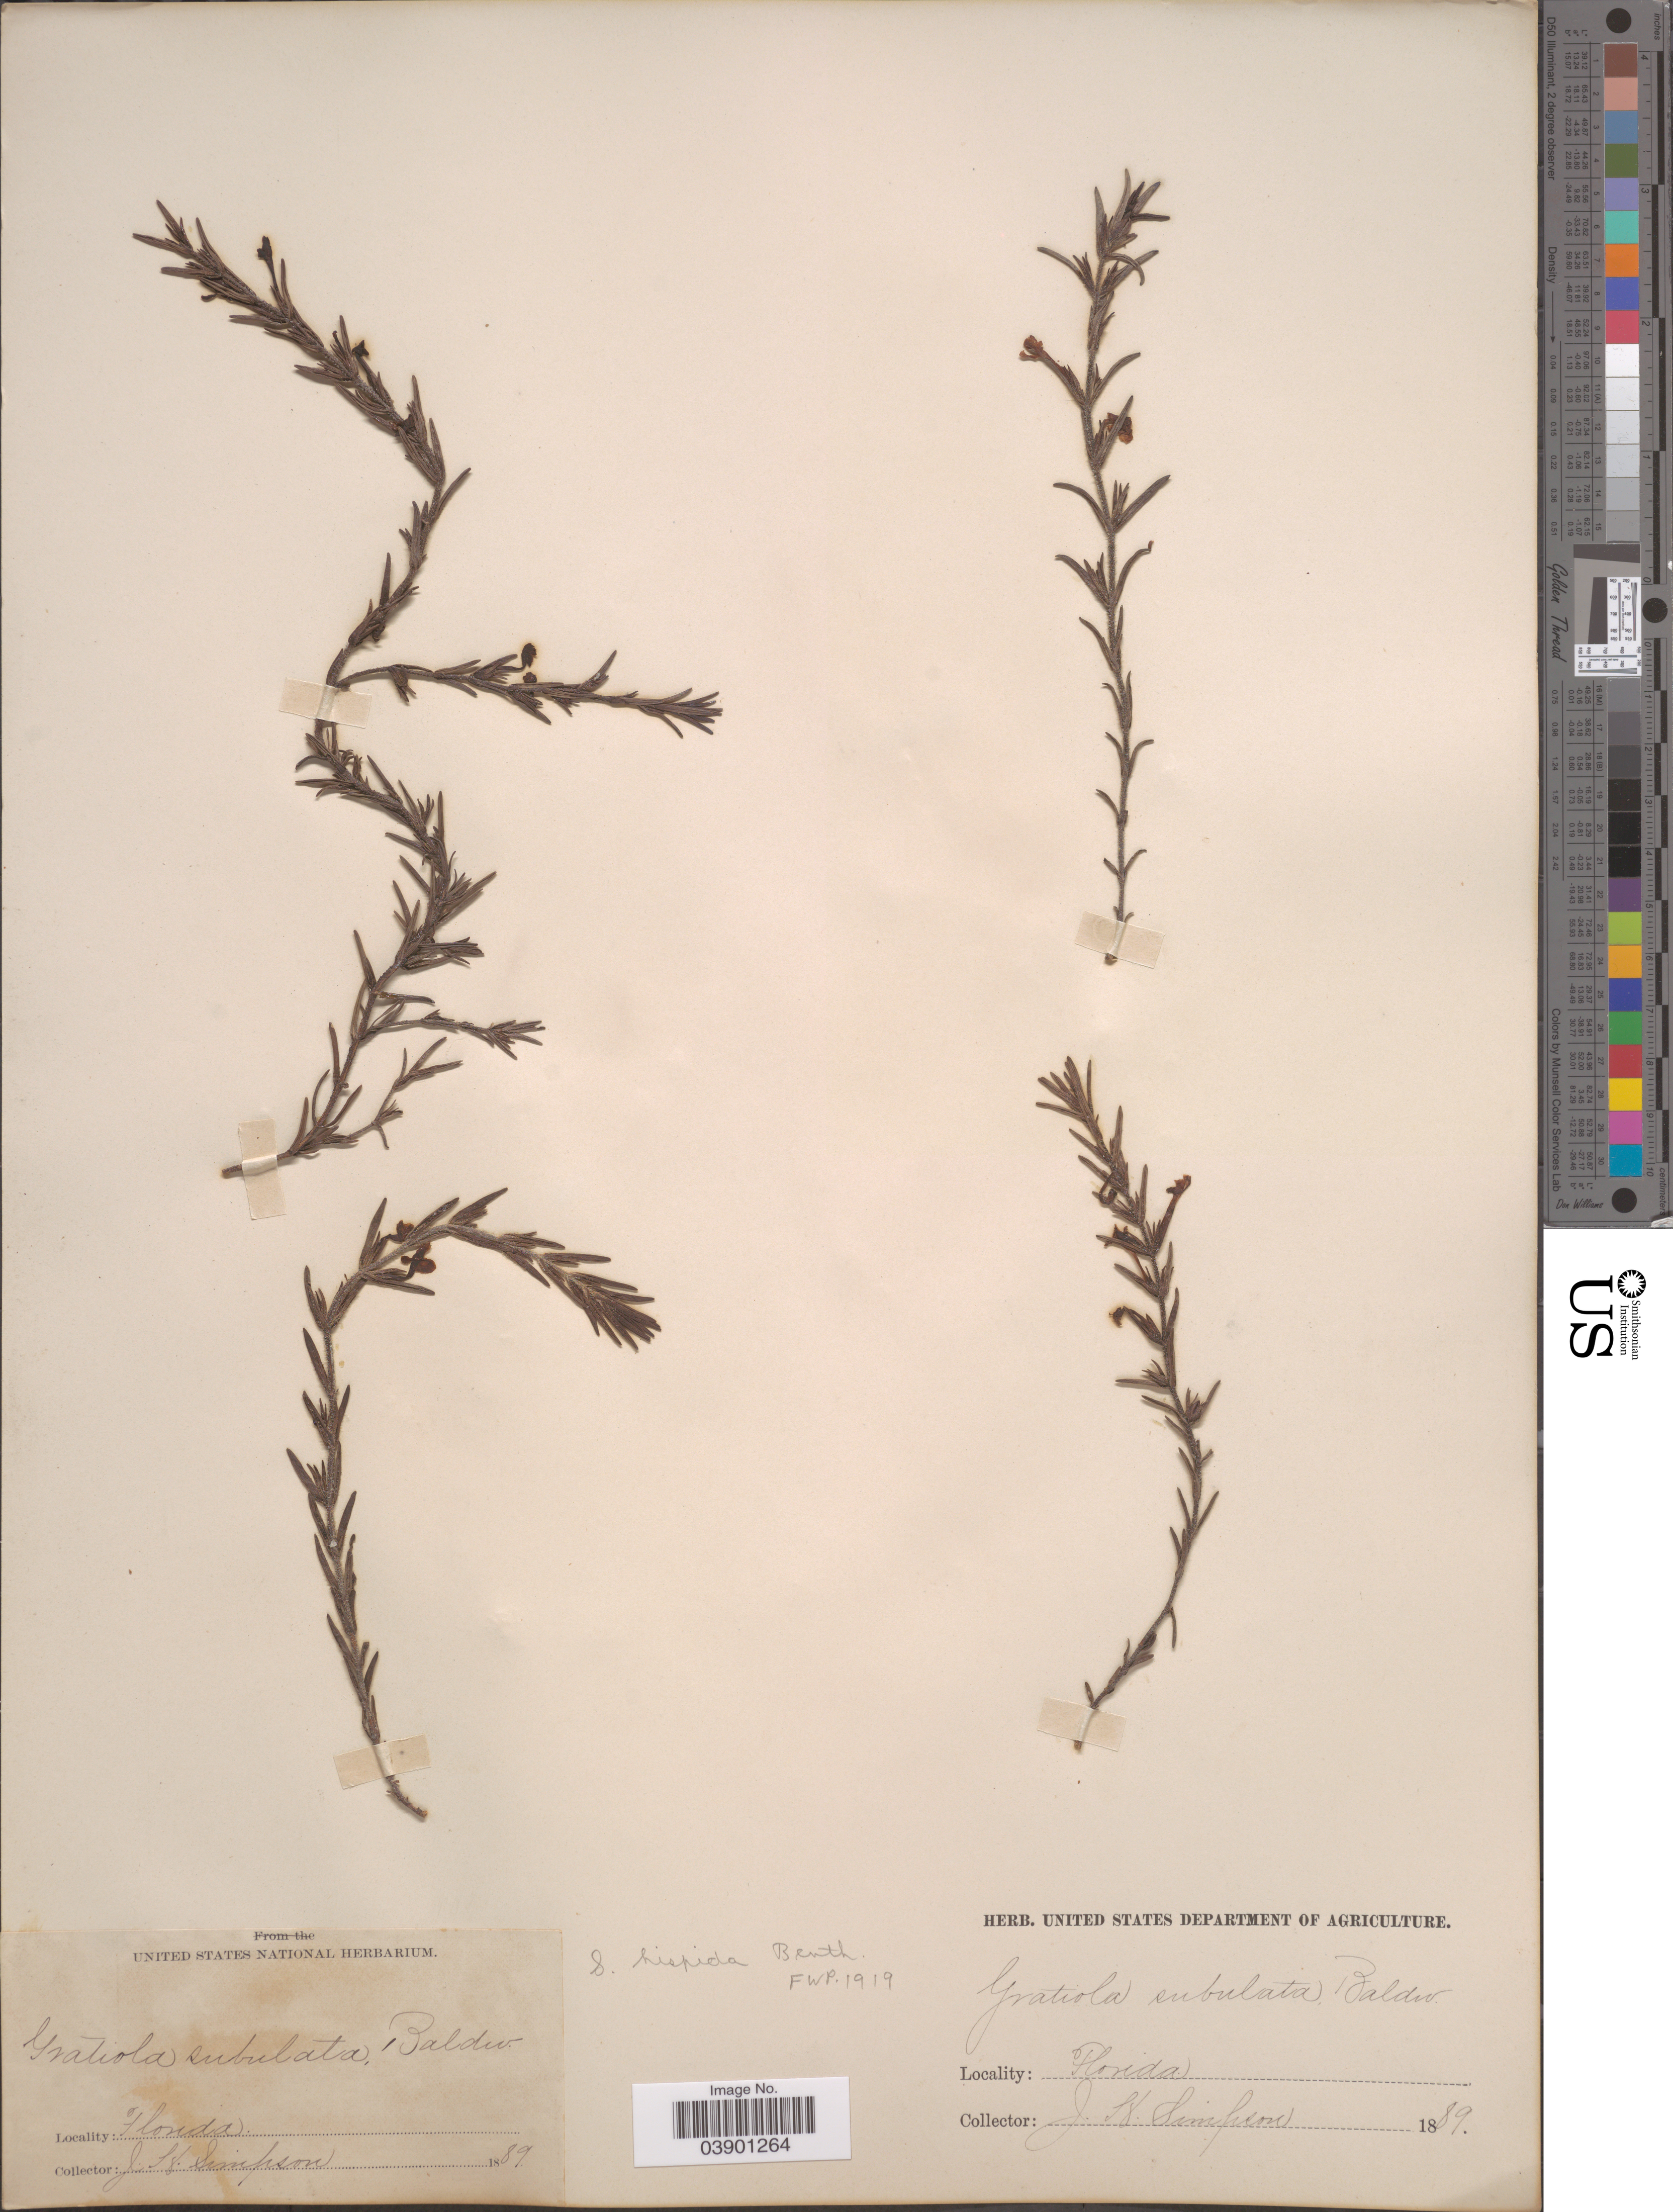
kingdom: Plantae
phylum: Tracheophyta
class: Magnoliopsida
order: Lamiales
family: Plantaginaceae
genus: Sophronanthe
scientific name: Sophronanthe hispida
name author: Benth. ex Lindl.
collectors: J. H. Simpson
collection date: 1889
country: United States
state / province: Florida